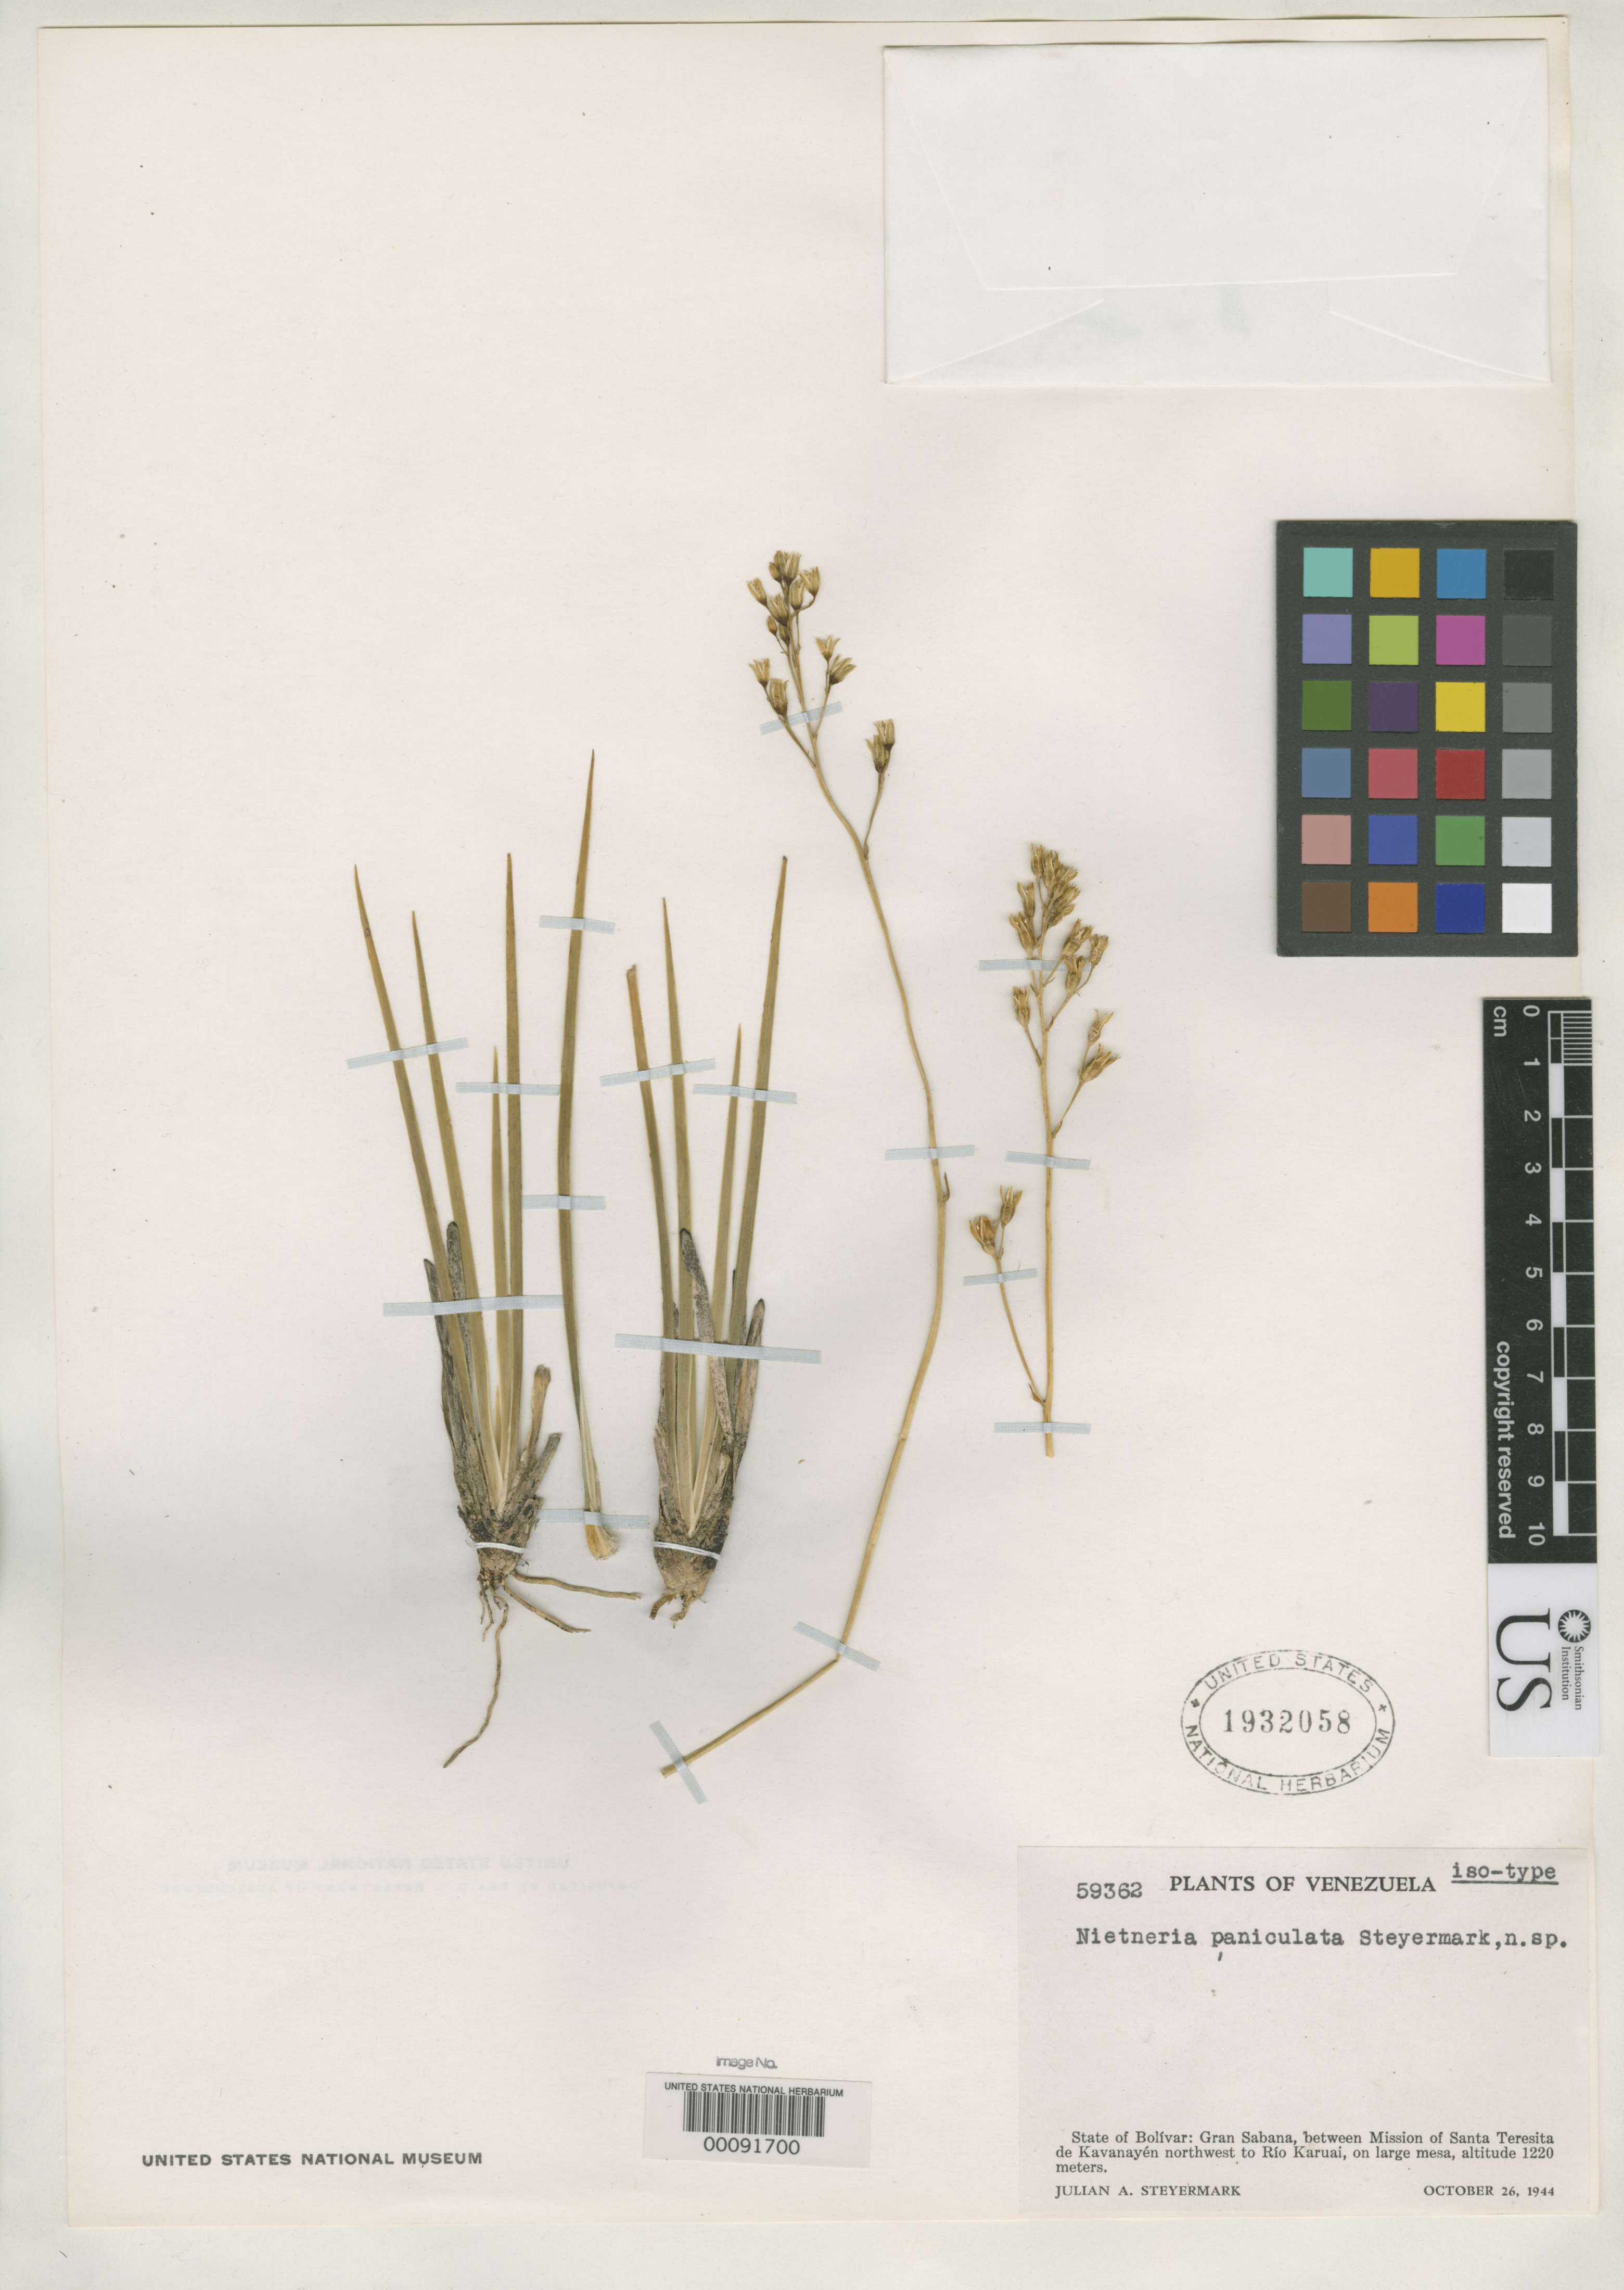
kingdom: Plantae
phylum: Tracheophyta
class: Liliopsida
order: Dioscoreales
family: Nartheciaceae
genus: Nietneria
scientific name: Nietneria paniculata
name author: Steyerm.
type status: Isotype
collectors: J. Steyermark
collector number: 59362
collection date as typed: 26 Oct 1944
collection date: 1944-10-26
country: Venezuela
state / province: Bolivar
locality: Gran Sabana, between Mission of Santa Teresita de Kavanayen and Rio Karuai.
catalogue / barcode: US 1932058